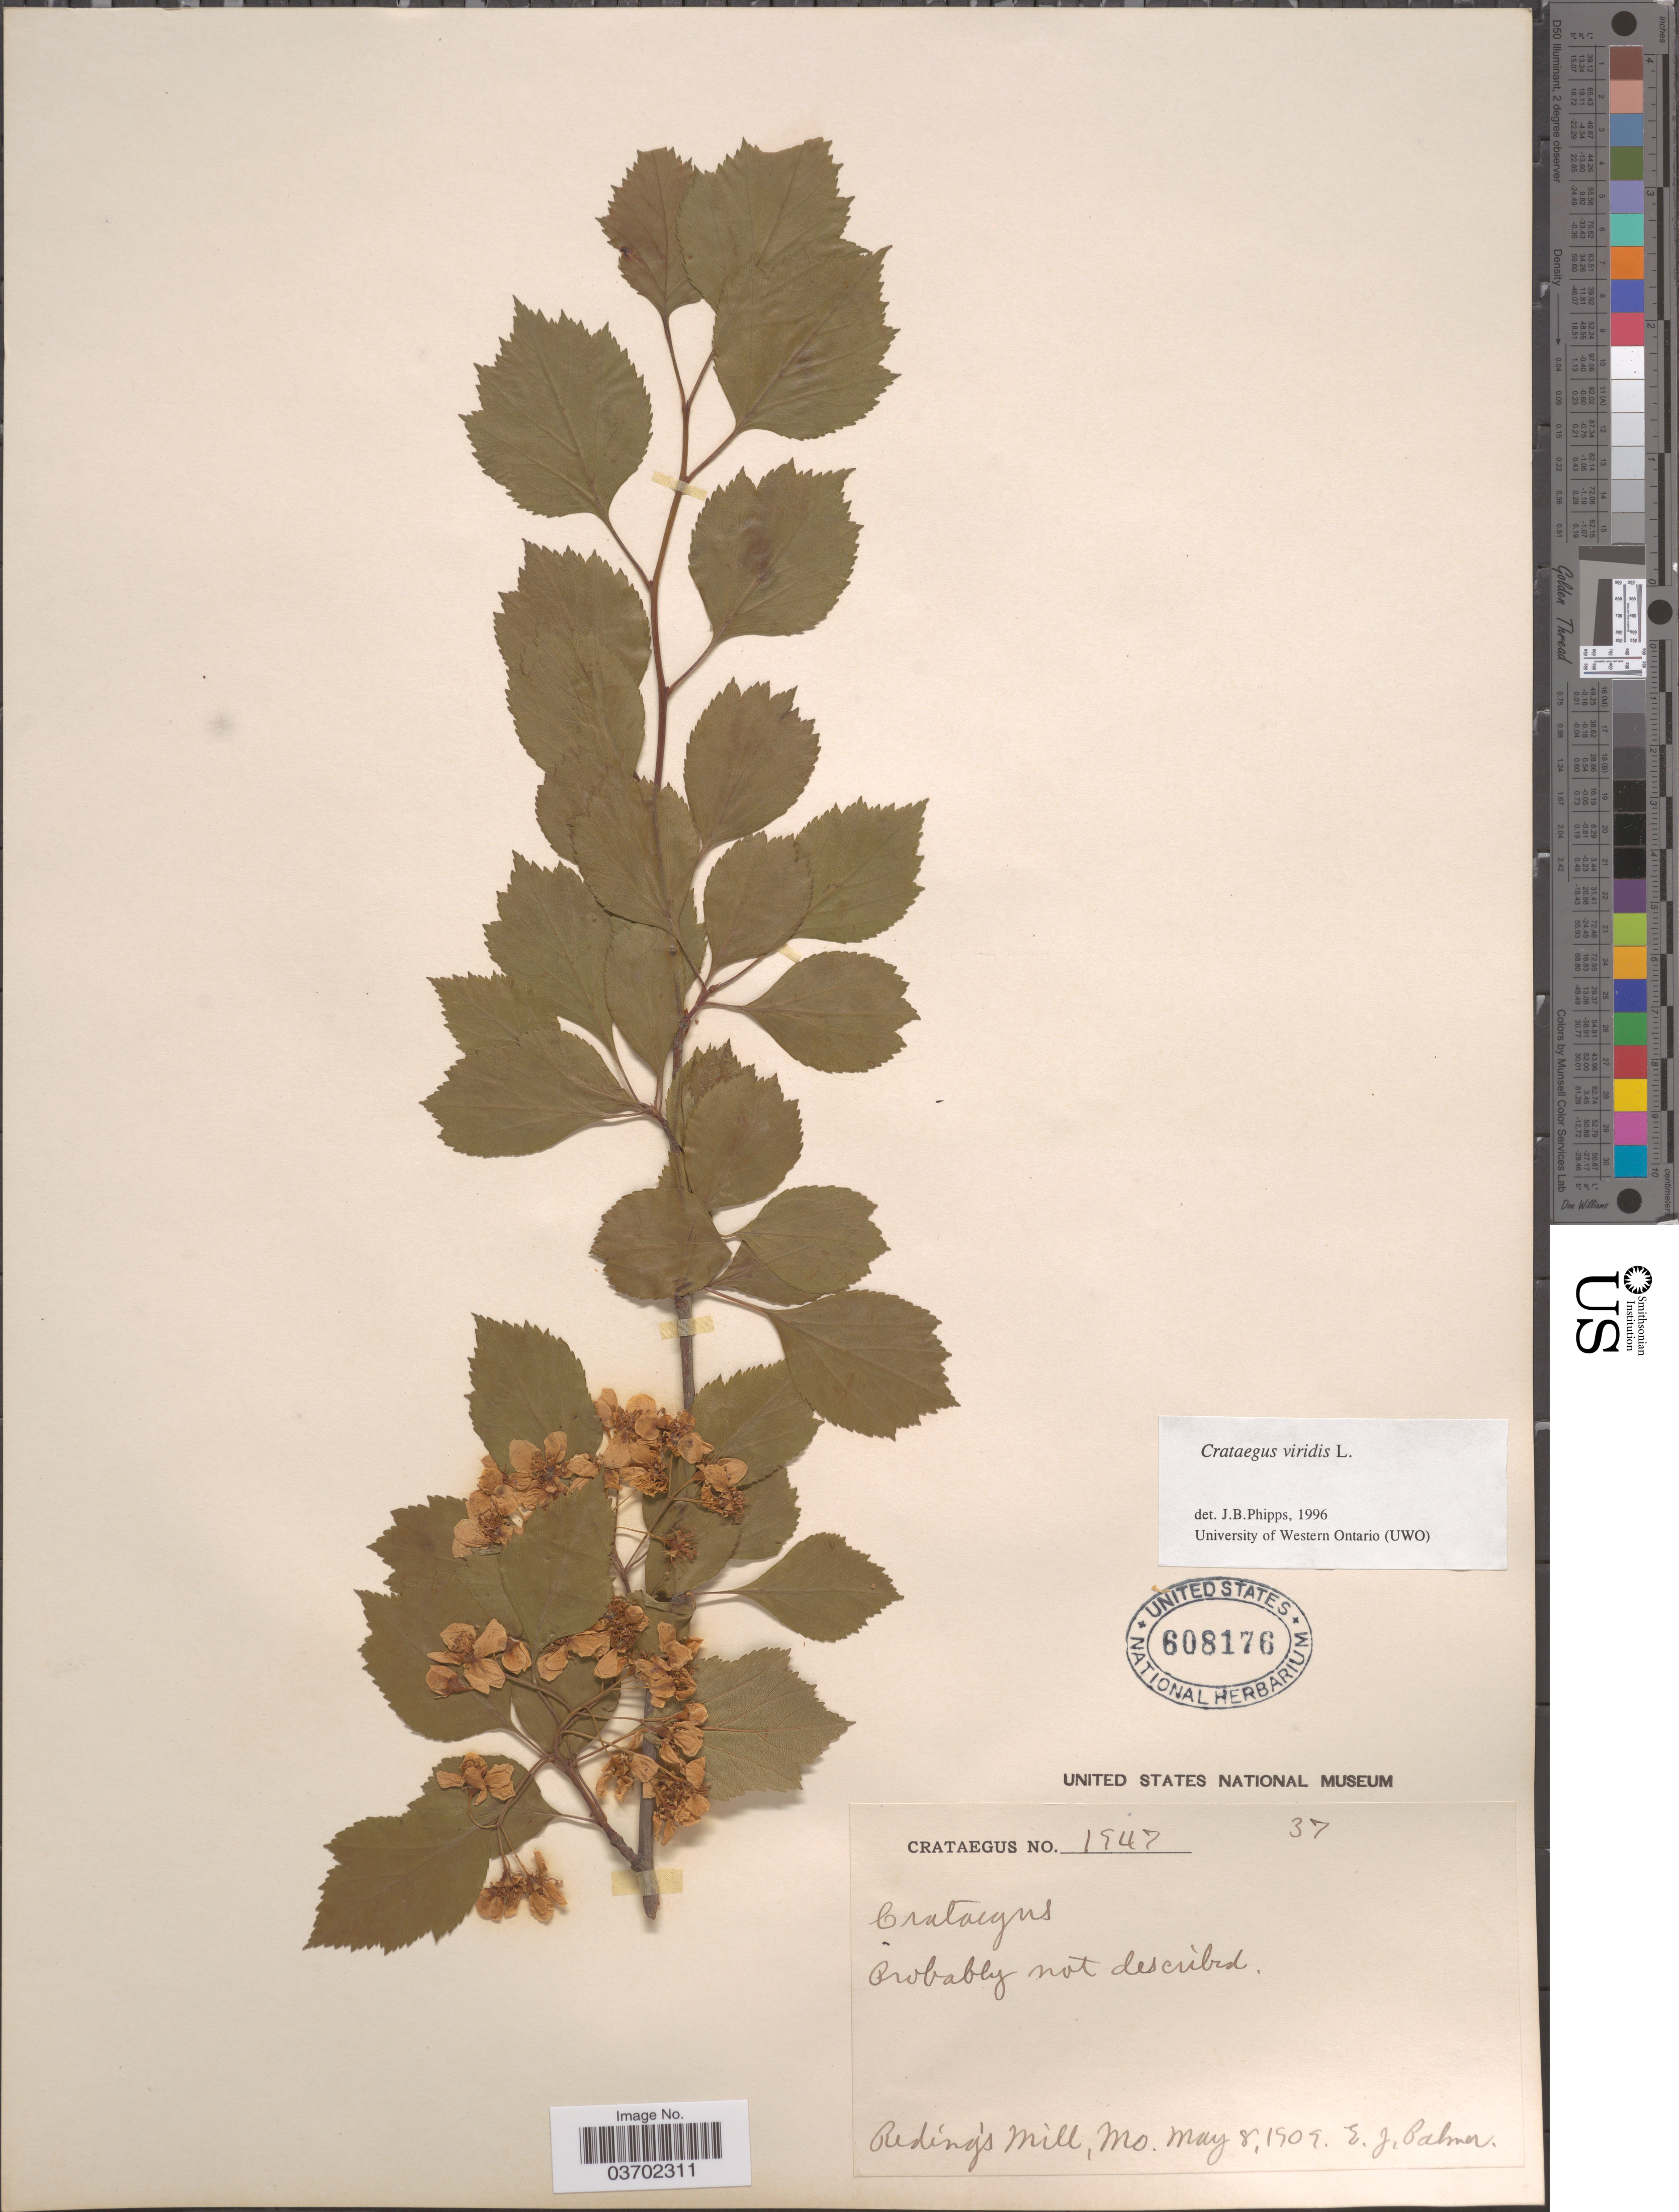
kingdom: Plantae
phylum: Tracheophyta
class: Magnoliopsida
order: Rosales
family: Rosaceae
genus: Crataegus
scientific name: Crataegus viridis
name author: L.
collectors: E. J. Palmer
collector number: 1947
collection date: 1909-05-08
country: United States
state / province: Missouri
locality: Reding's Mill.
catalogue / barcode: US 608176